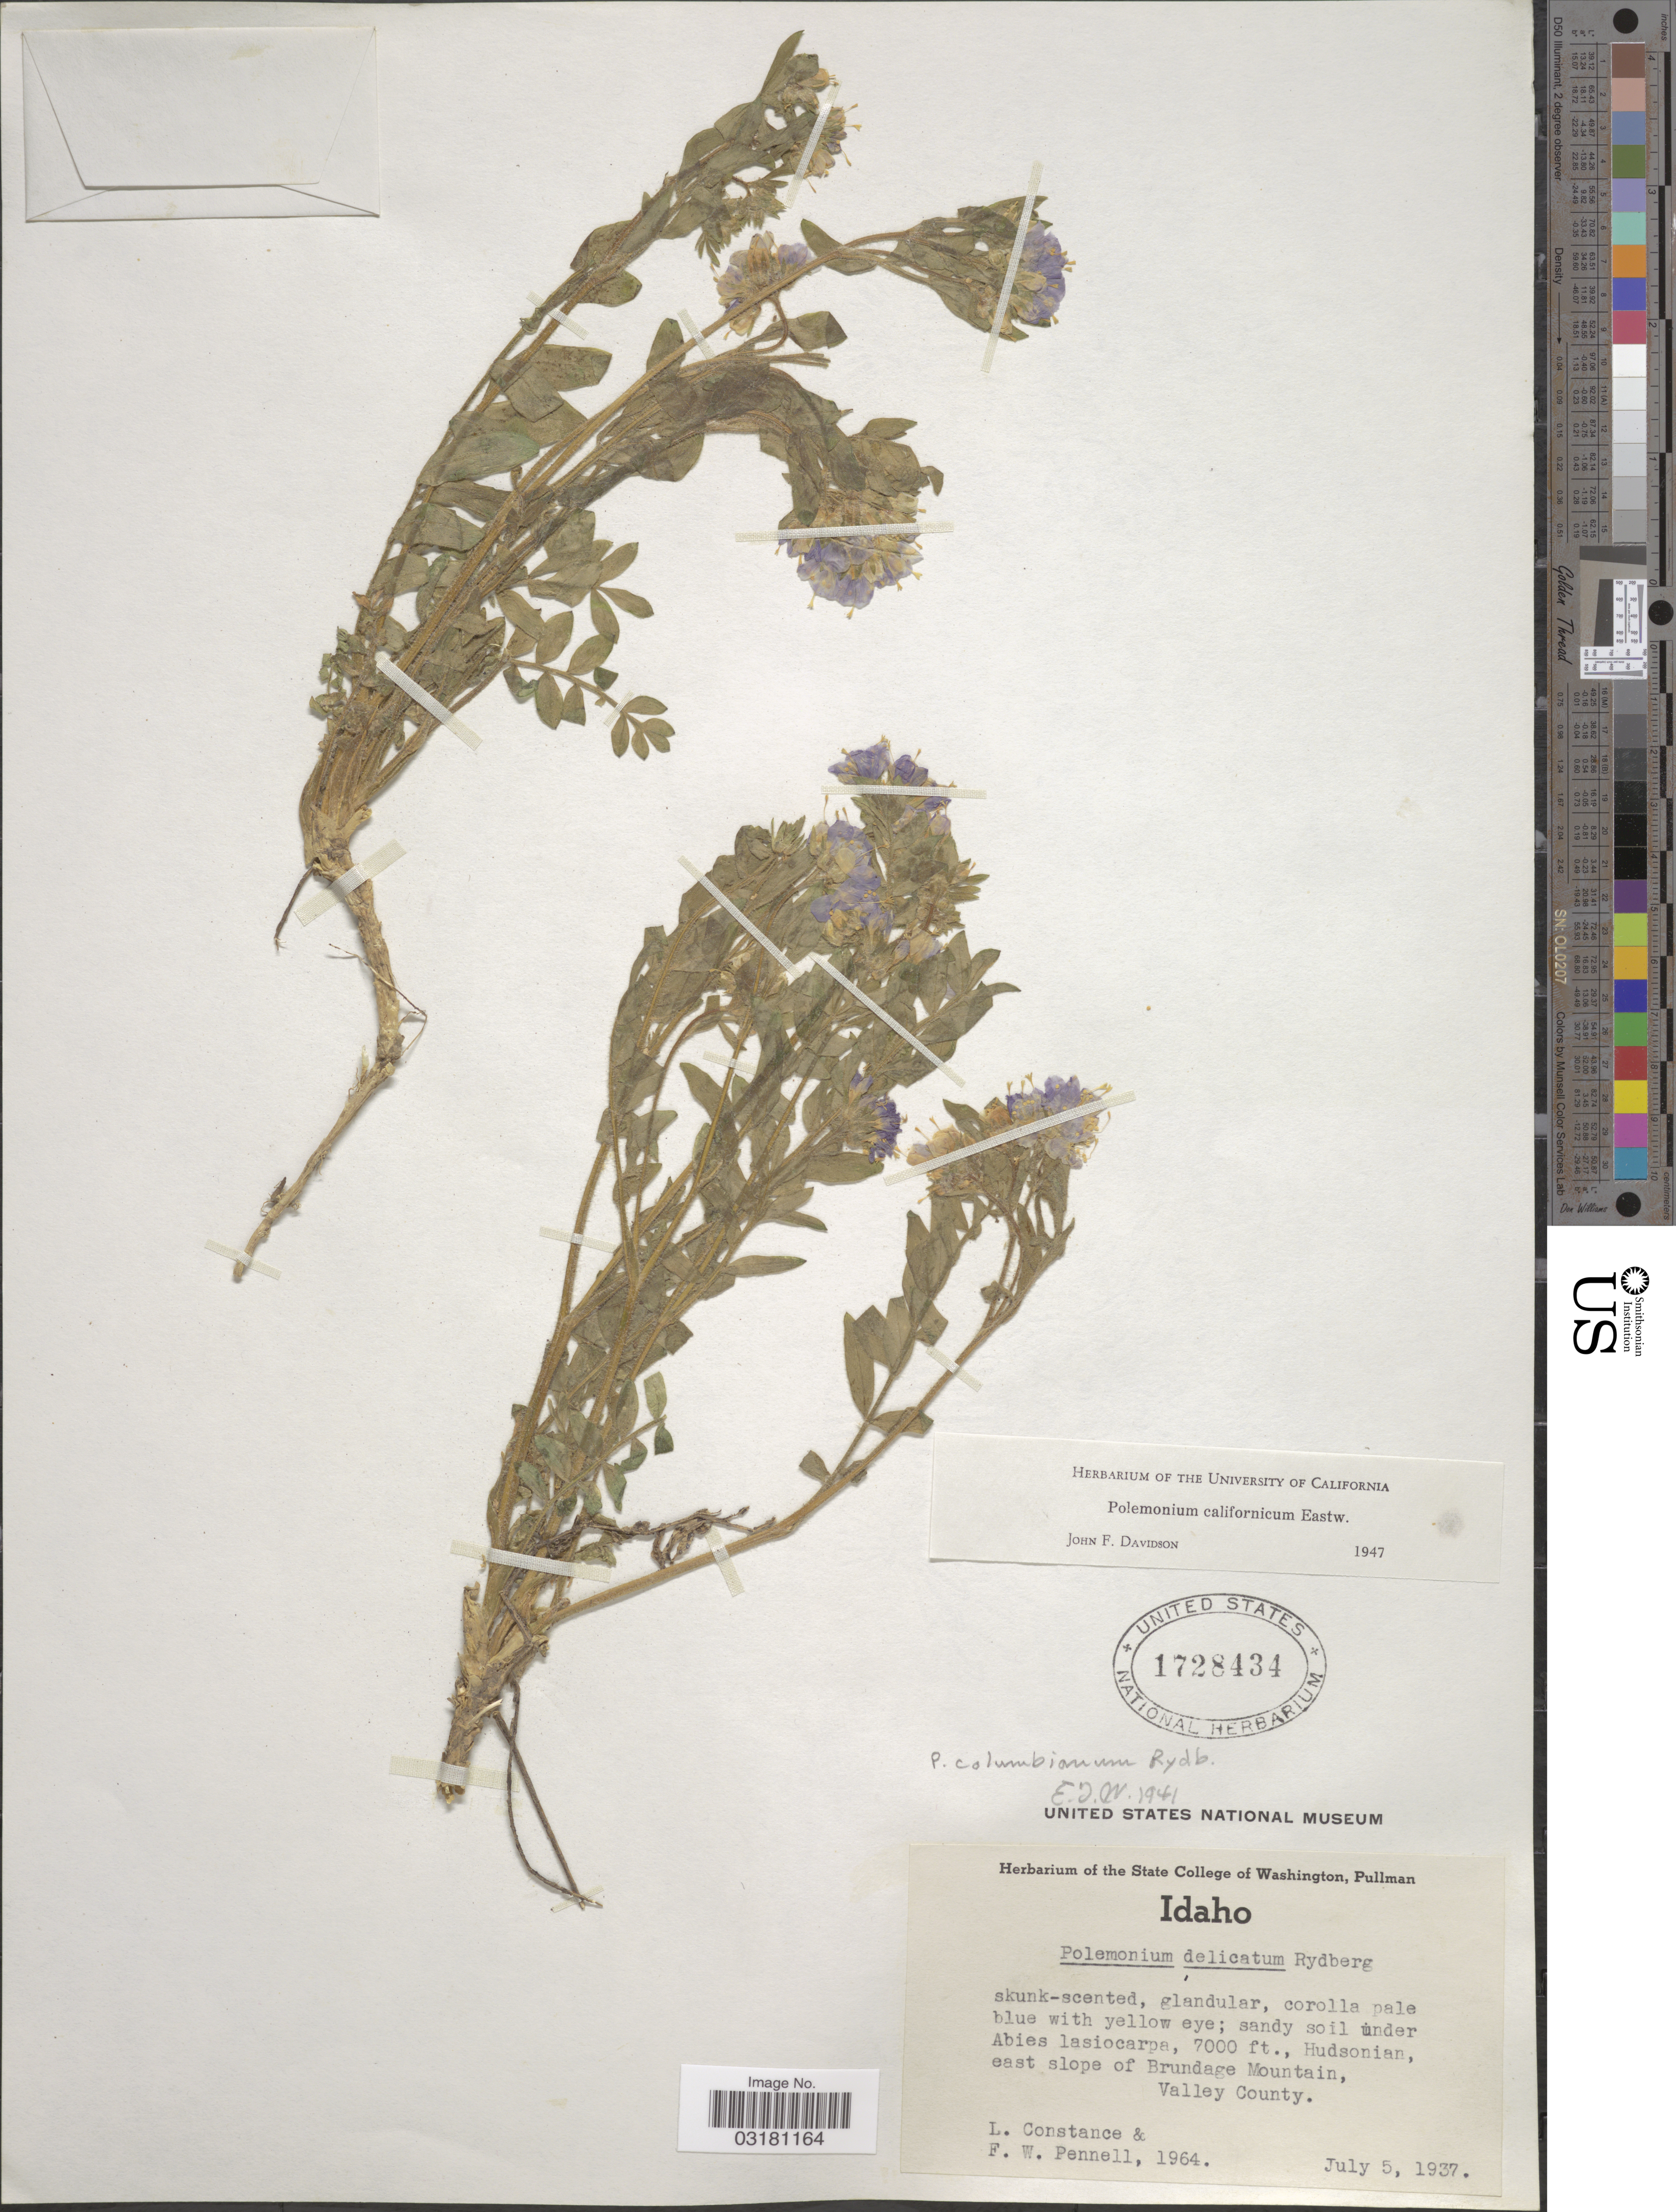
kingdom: Plantae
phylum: Tracheophyta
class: Magnoliopsida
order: Ericales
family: Polemoniaceae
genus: Polemonium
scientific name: Polemonium californicum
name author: Eastw.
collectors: L. Constance & F. W. Pennell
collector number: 1964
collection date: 1937-07-05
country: United States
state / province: Idaho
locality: Hudsonian, east slope of Brundage Mountain, Valley County.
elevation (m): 2134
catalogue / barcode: US 1728434